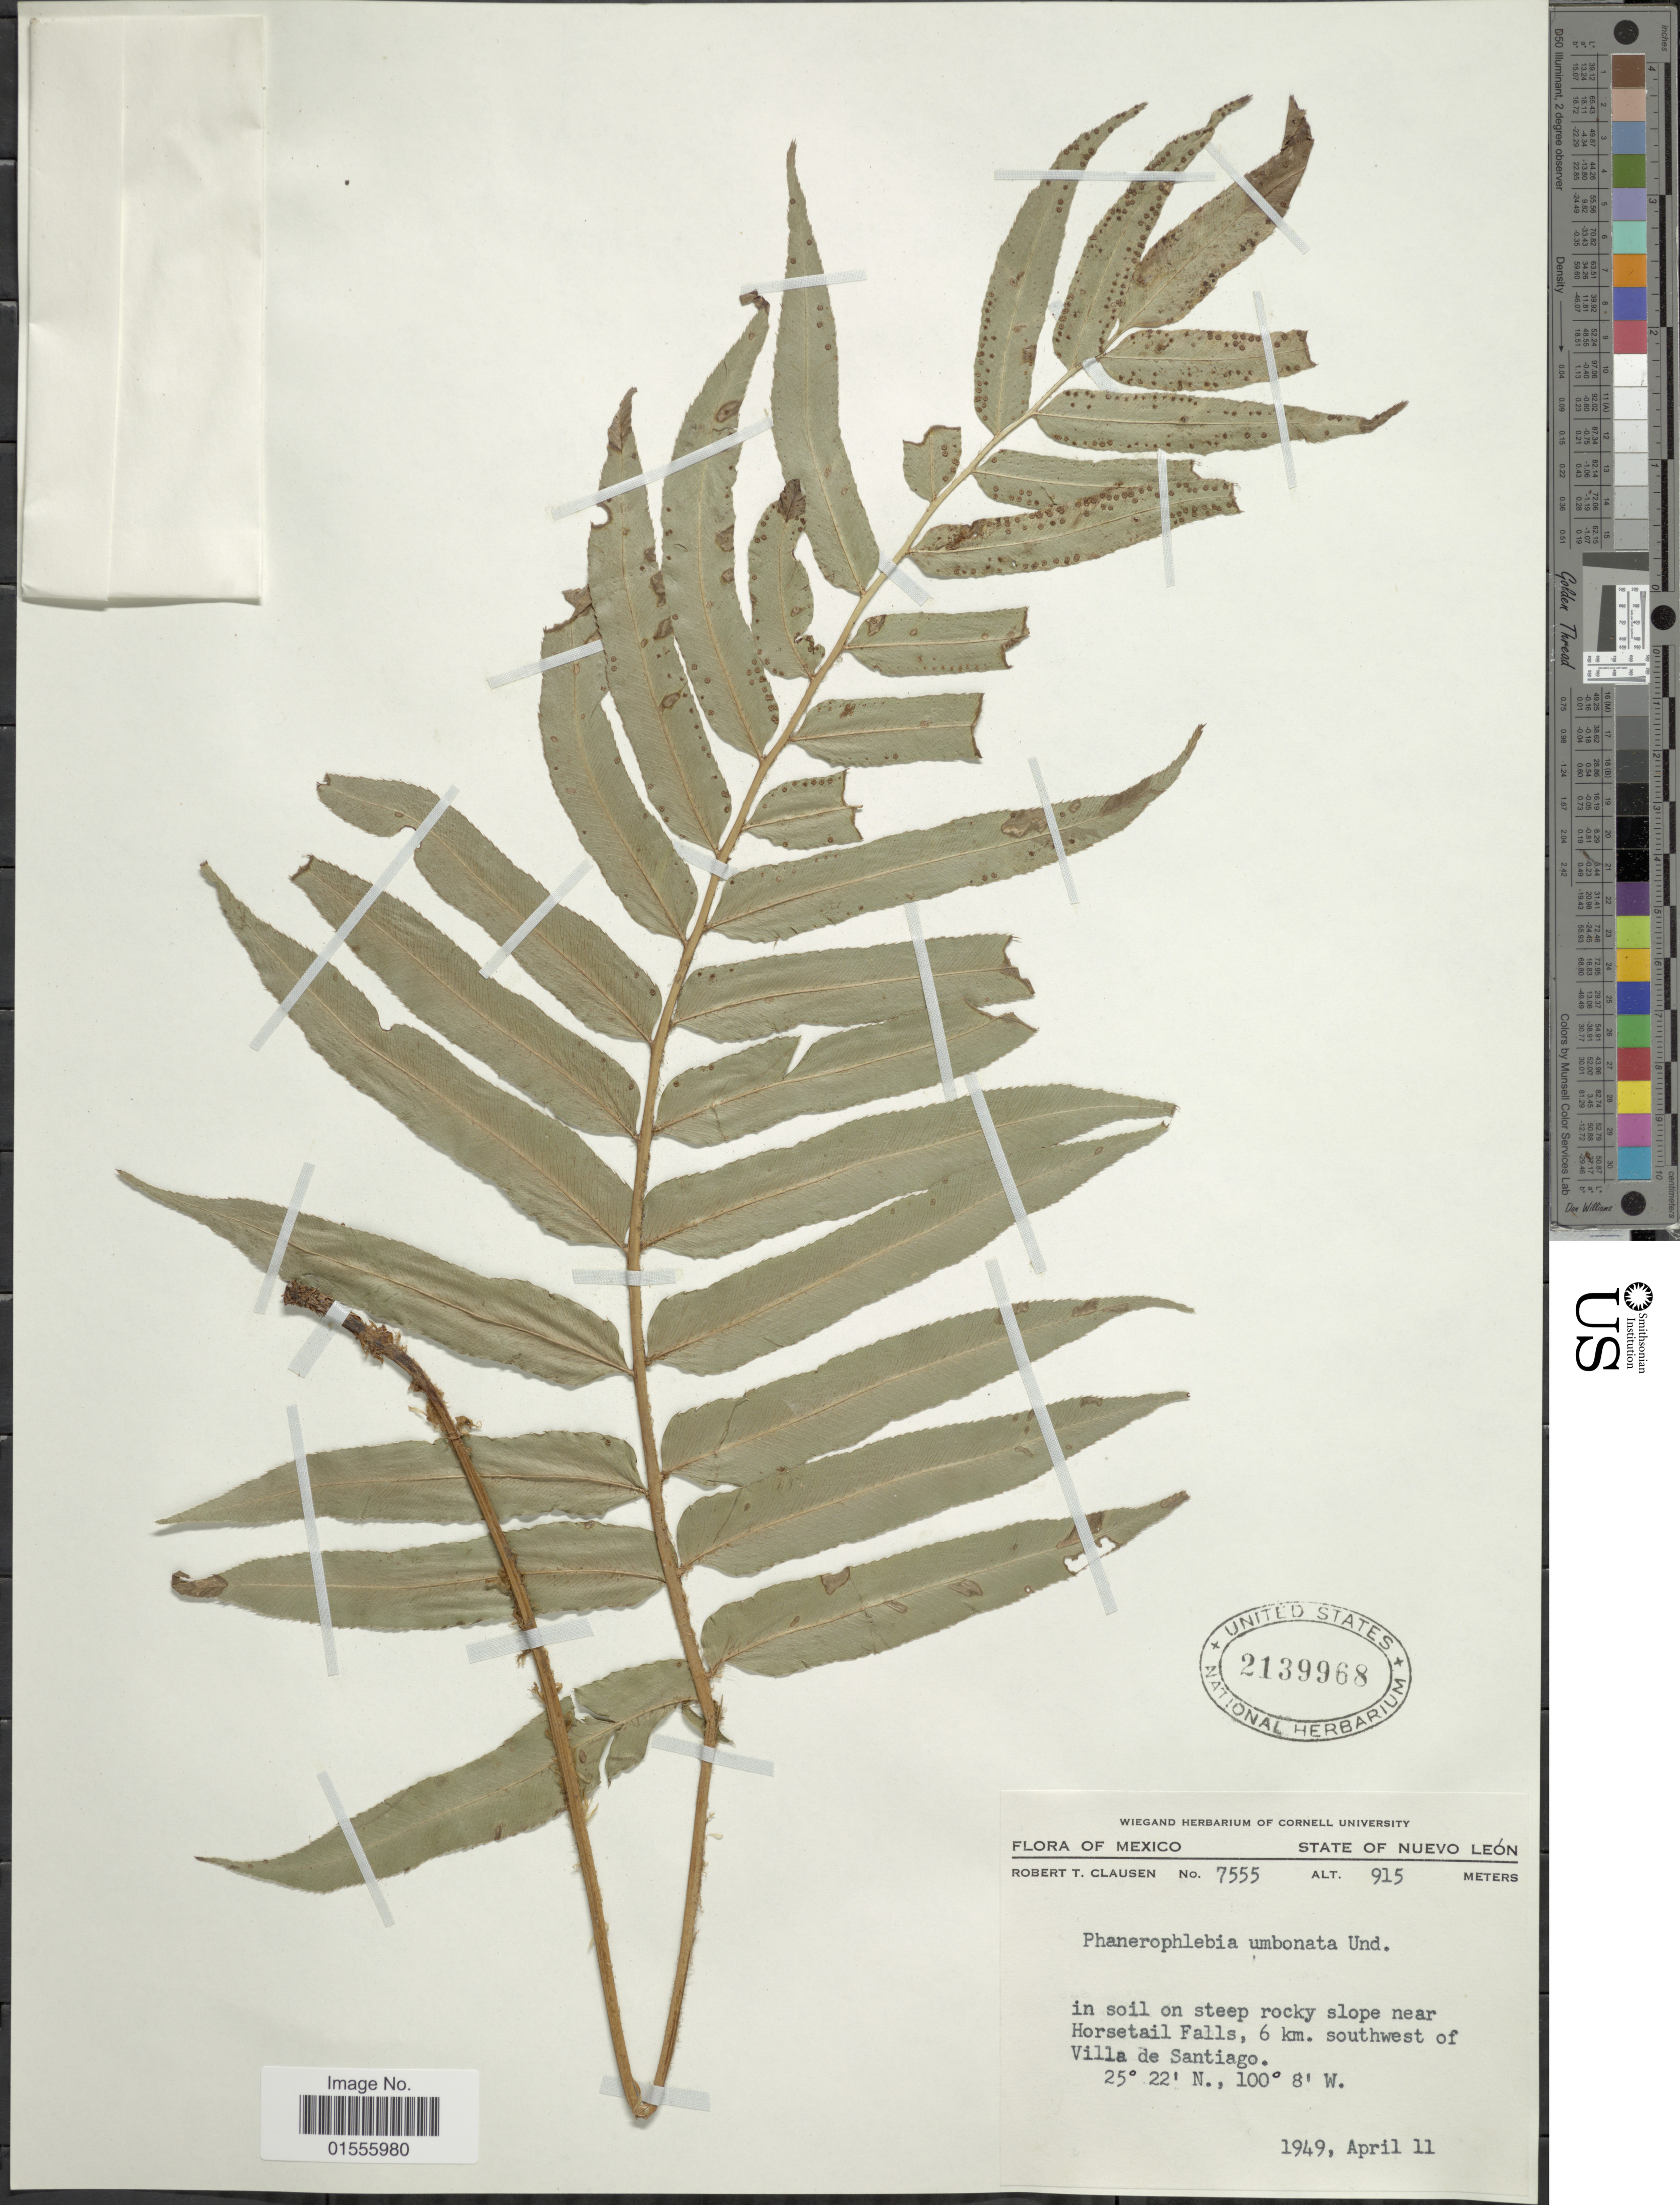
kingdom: Plantae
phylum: Tracheophyta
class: Polypodiopsida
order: Polypodiales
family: Dryopteridaceae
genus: Phanerophlebia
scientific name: Phanerophlebia umbonata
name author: Underw.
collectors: R. T. Clausen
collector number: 7555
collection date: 1949-04-11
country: Mexico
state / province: Nuevo León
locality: In soil on steep rocky slope near Horsetail Falls, 6 km. southwest of Villa de Santiago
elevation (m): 915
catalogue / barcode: US 2139968